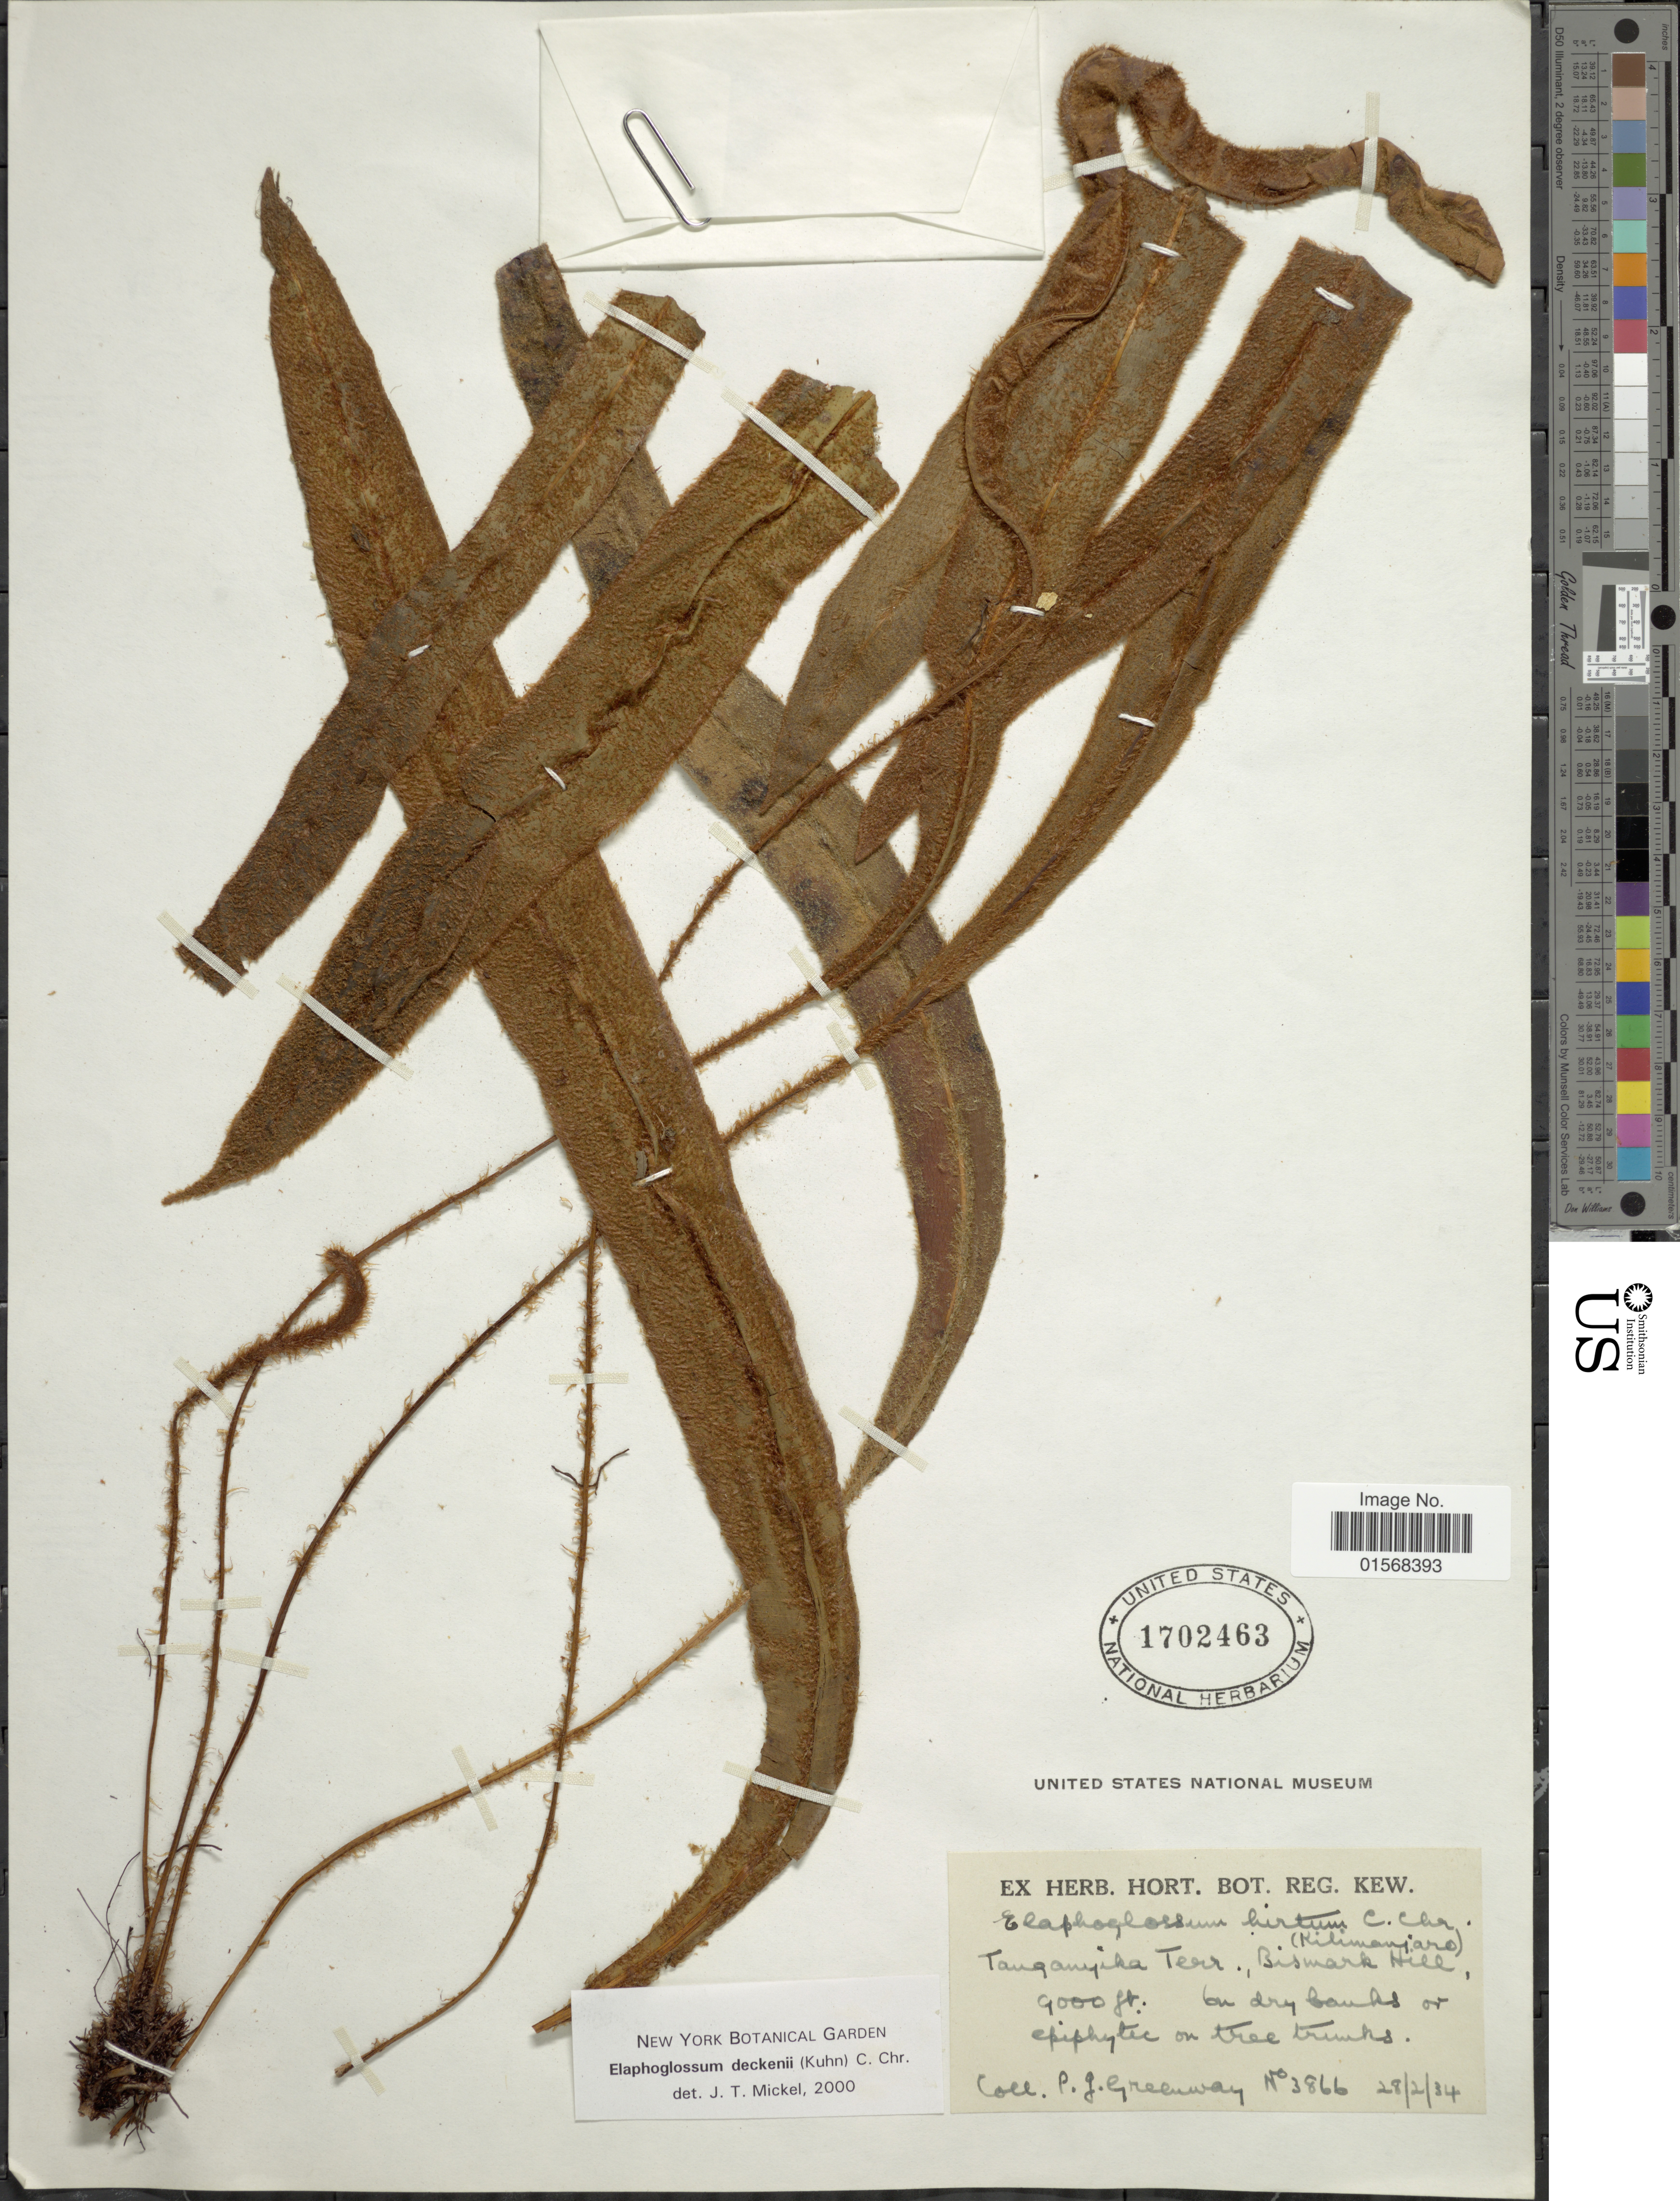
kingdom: Plantae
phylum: Tracheophyta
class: Polypodiopsida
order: Polypodiales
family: Dryopteridaceae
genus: Elaphoglossum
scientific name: Elaphoglossum deckenii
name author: (Kuhn) C. Chr.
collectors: P. J. Greenway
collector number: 3866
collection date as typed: Transcribed d/m/y: 28/2/34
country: Tanzania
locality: Tanganyika Terr. Bismark Hill.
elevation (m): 2743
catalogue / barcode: US 1702463